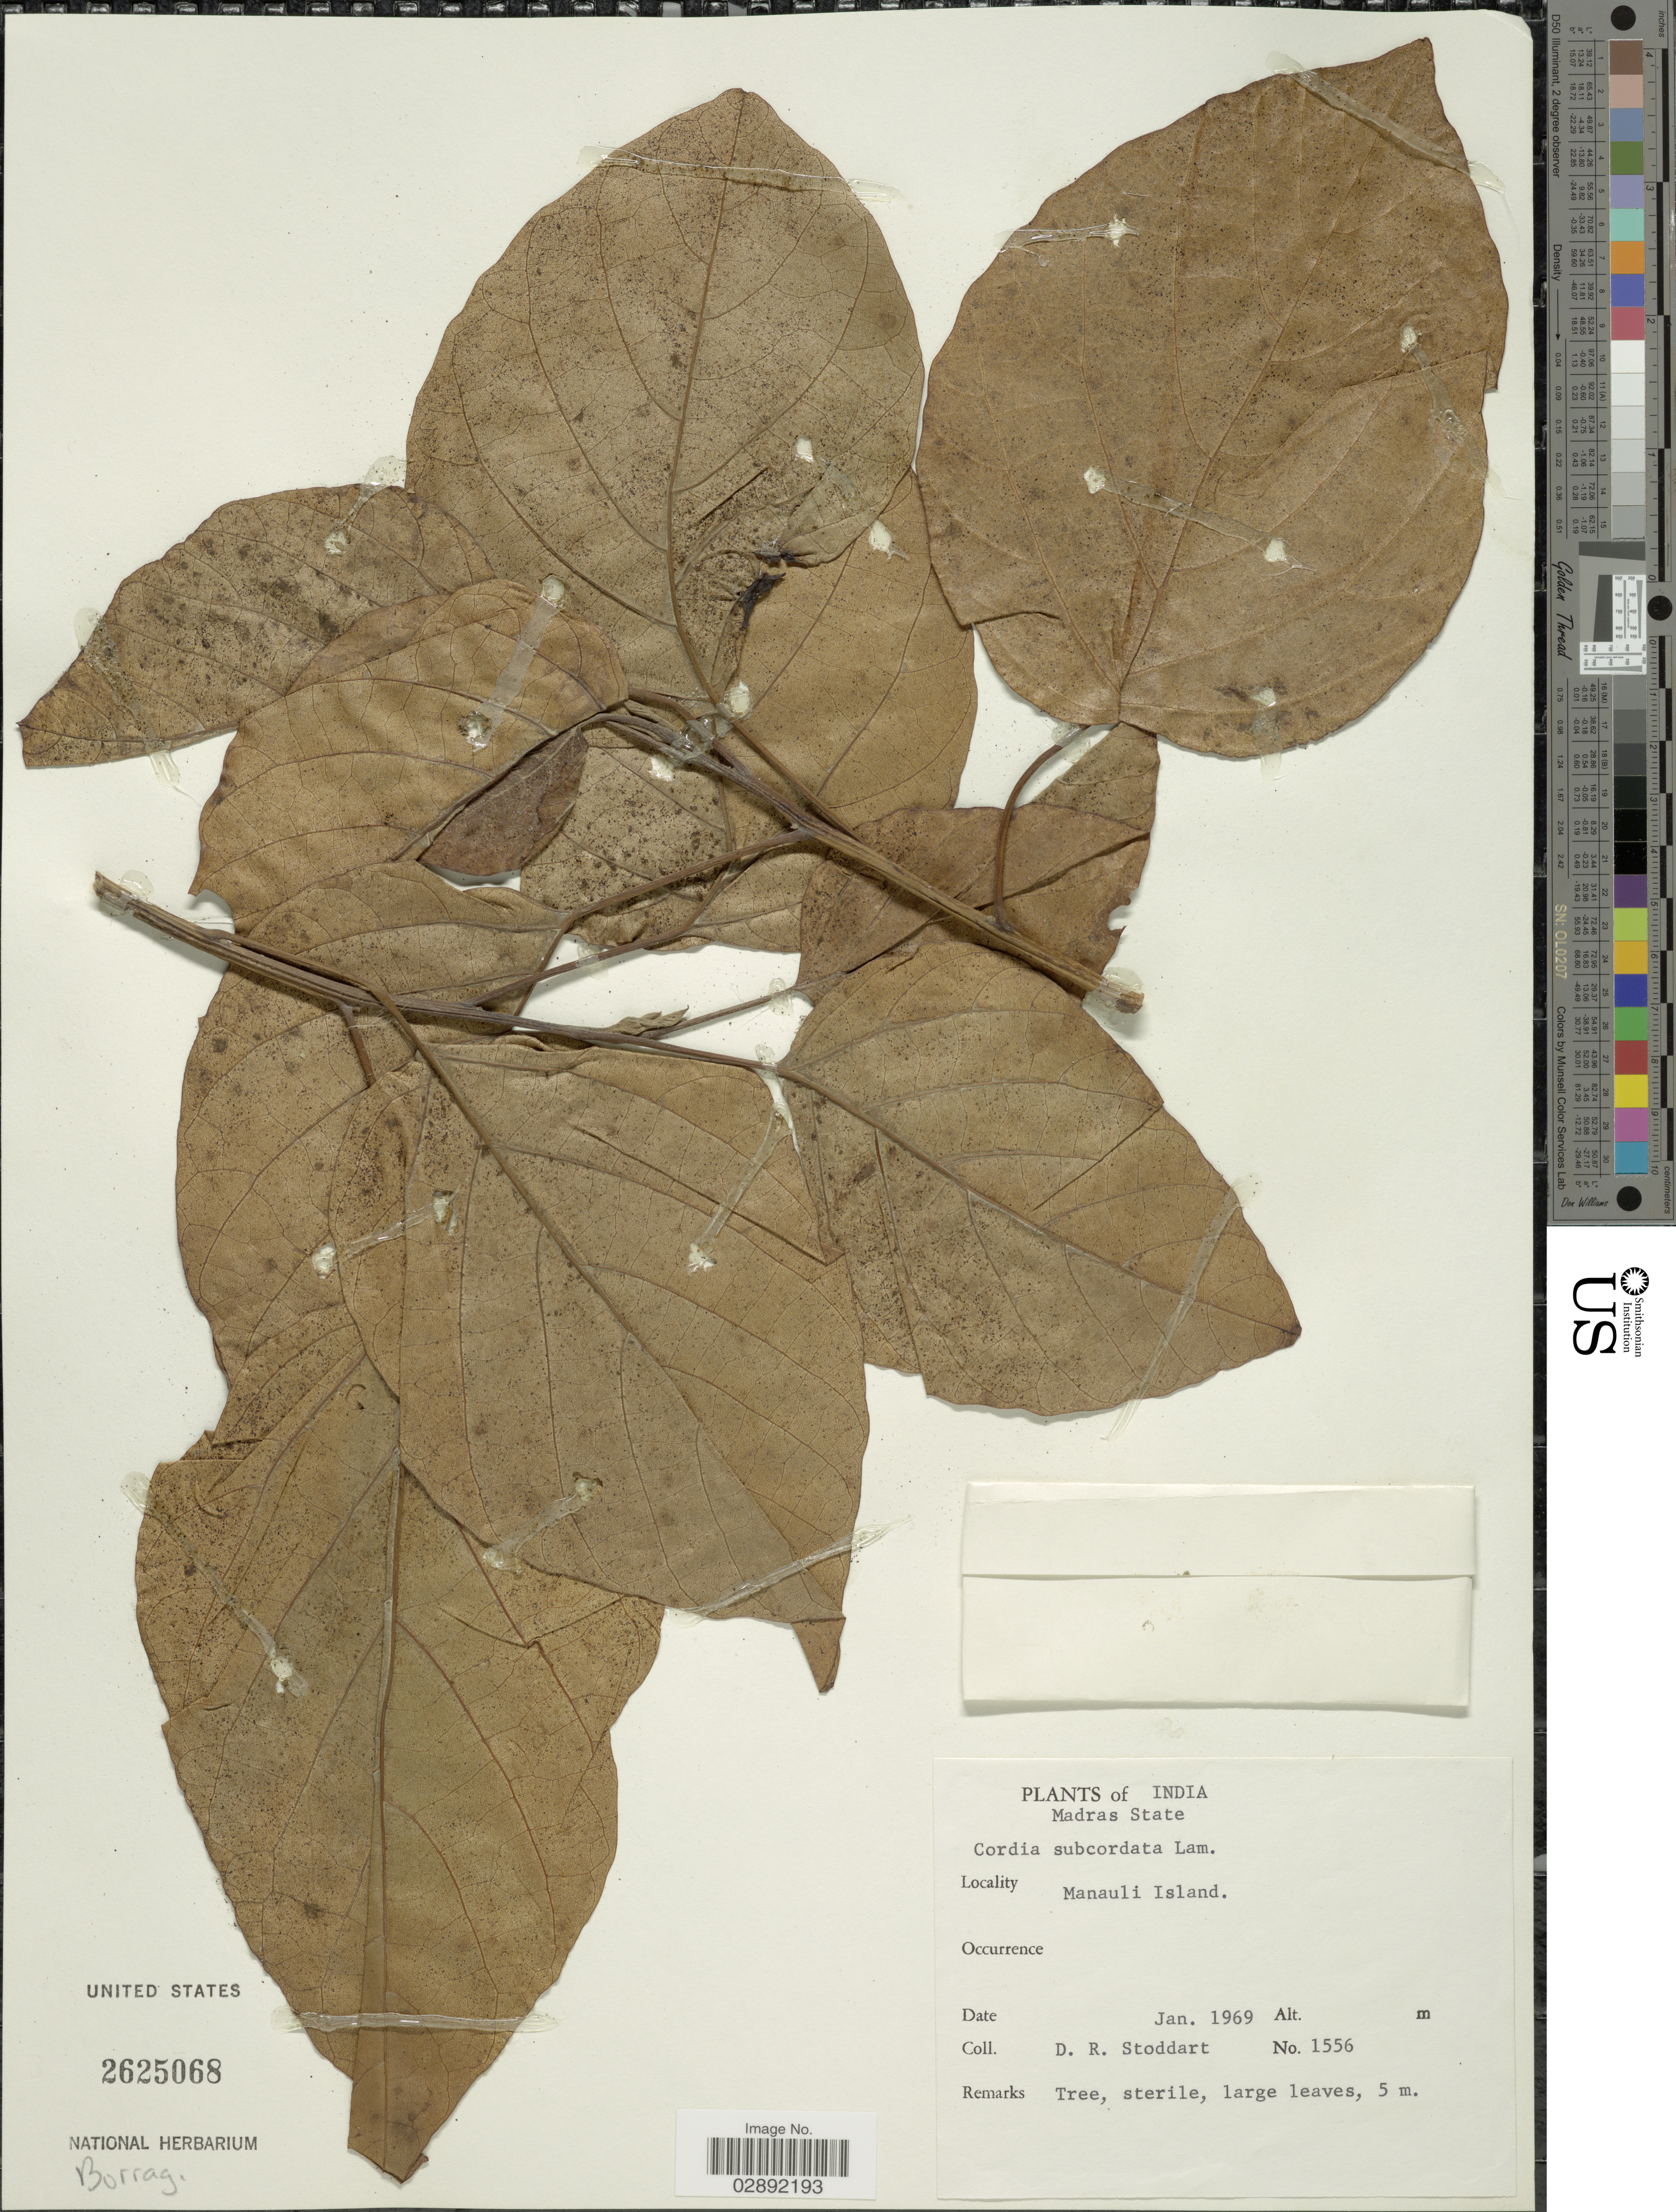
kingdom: Plantae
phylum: Tracheophyta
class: Magnoliopsida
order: Boraginales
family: Cordiaceae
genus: Cordia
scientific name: Cordia subcordata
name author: Lam.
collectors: D. R. Stoddart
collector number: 1556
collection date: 1969-01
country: India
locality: Madras State. Manauli Island.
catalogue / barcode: US 2625068